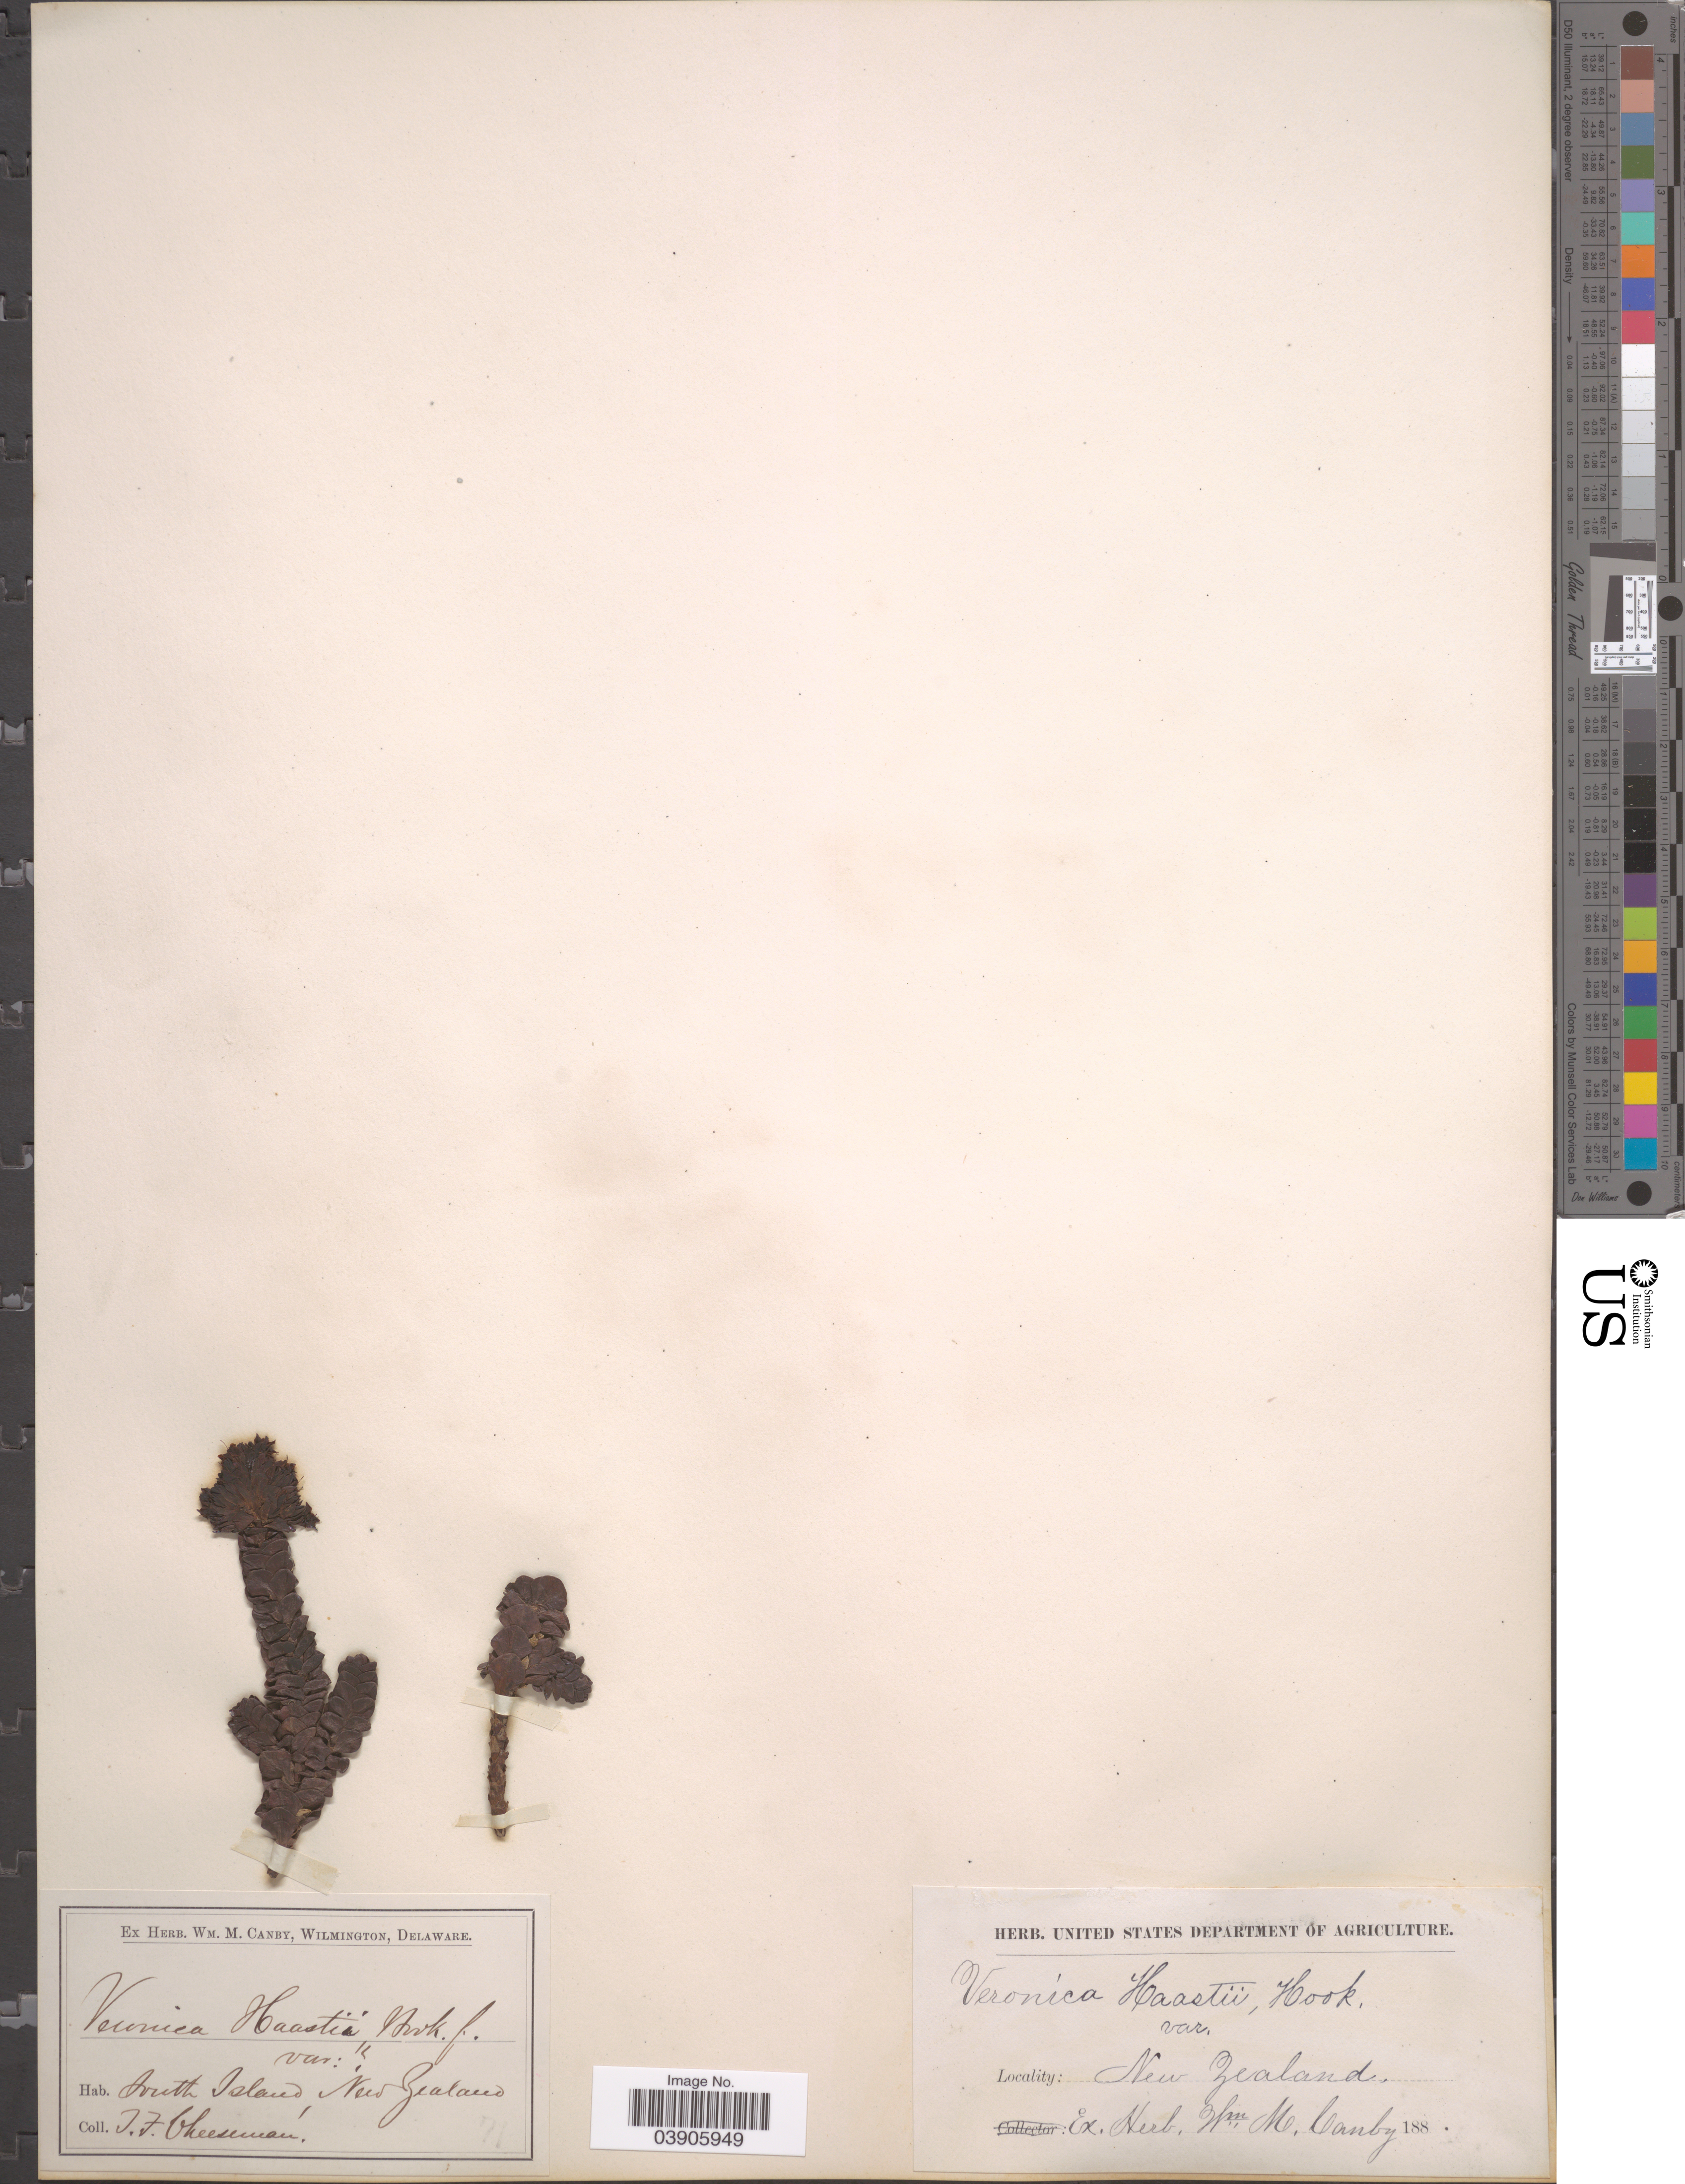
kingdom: Plantae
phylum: Tracheophyta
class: Magnoliopsida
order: Lamiales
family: Plantaginaceae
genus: Hebe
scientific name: Hebe haastii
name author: (Hook. f.) Cockayne & Allan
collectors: T. F. Cheeseman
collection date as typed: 188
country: New Zealand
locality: South Island.